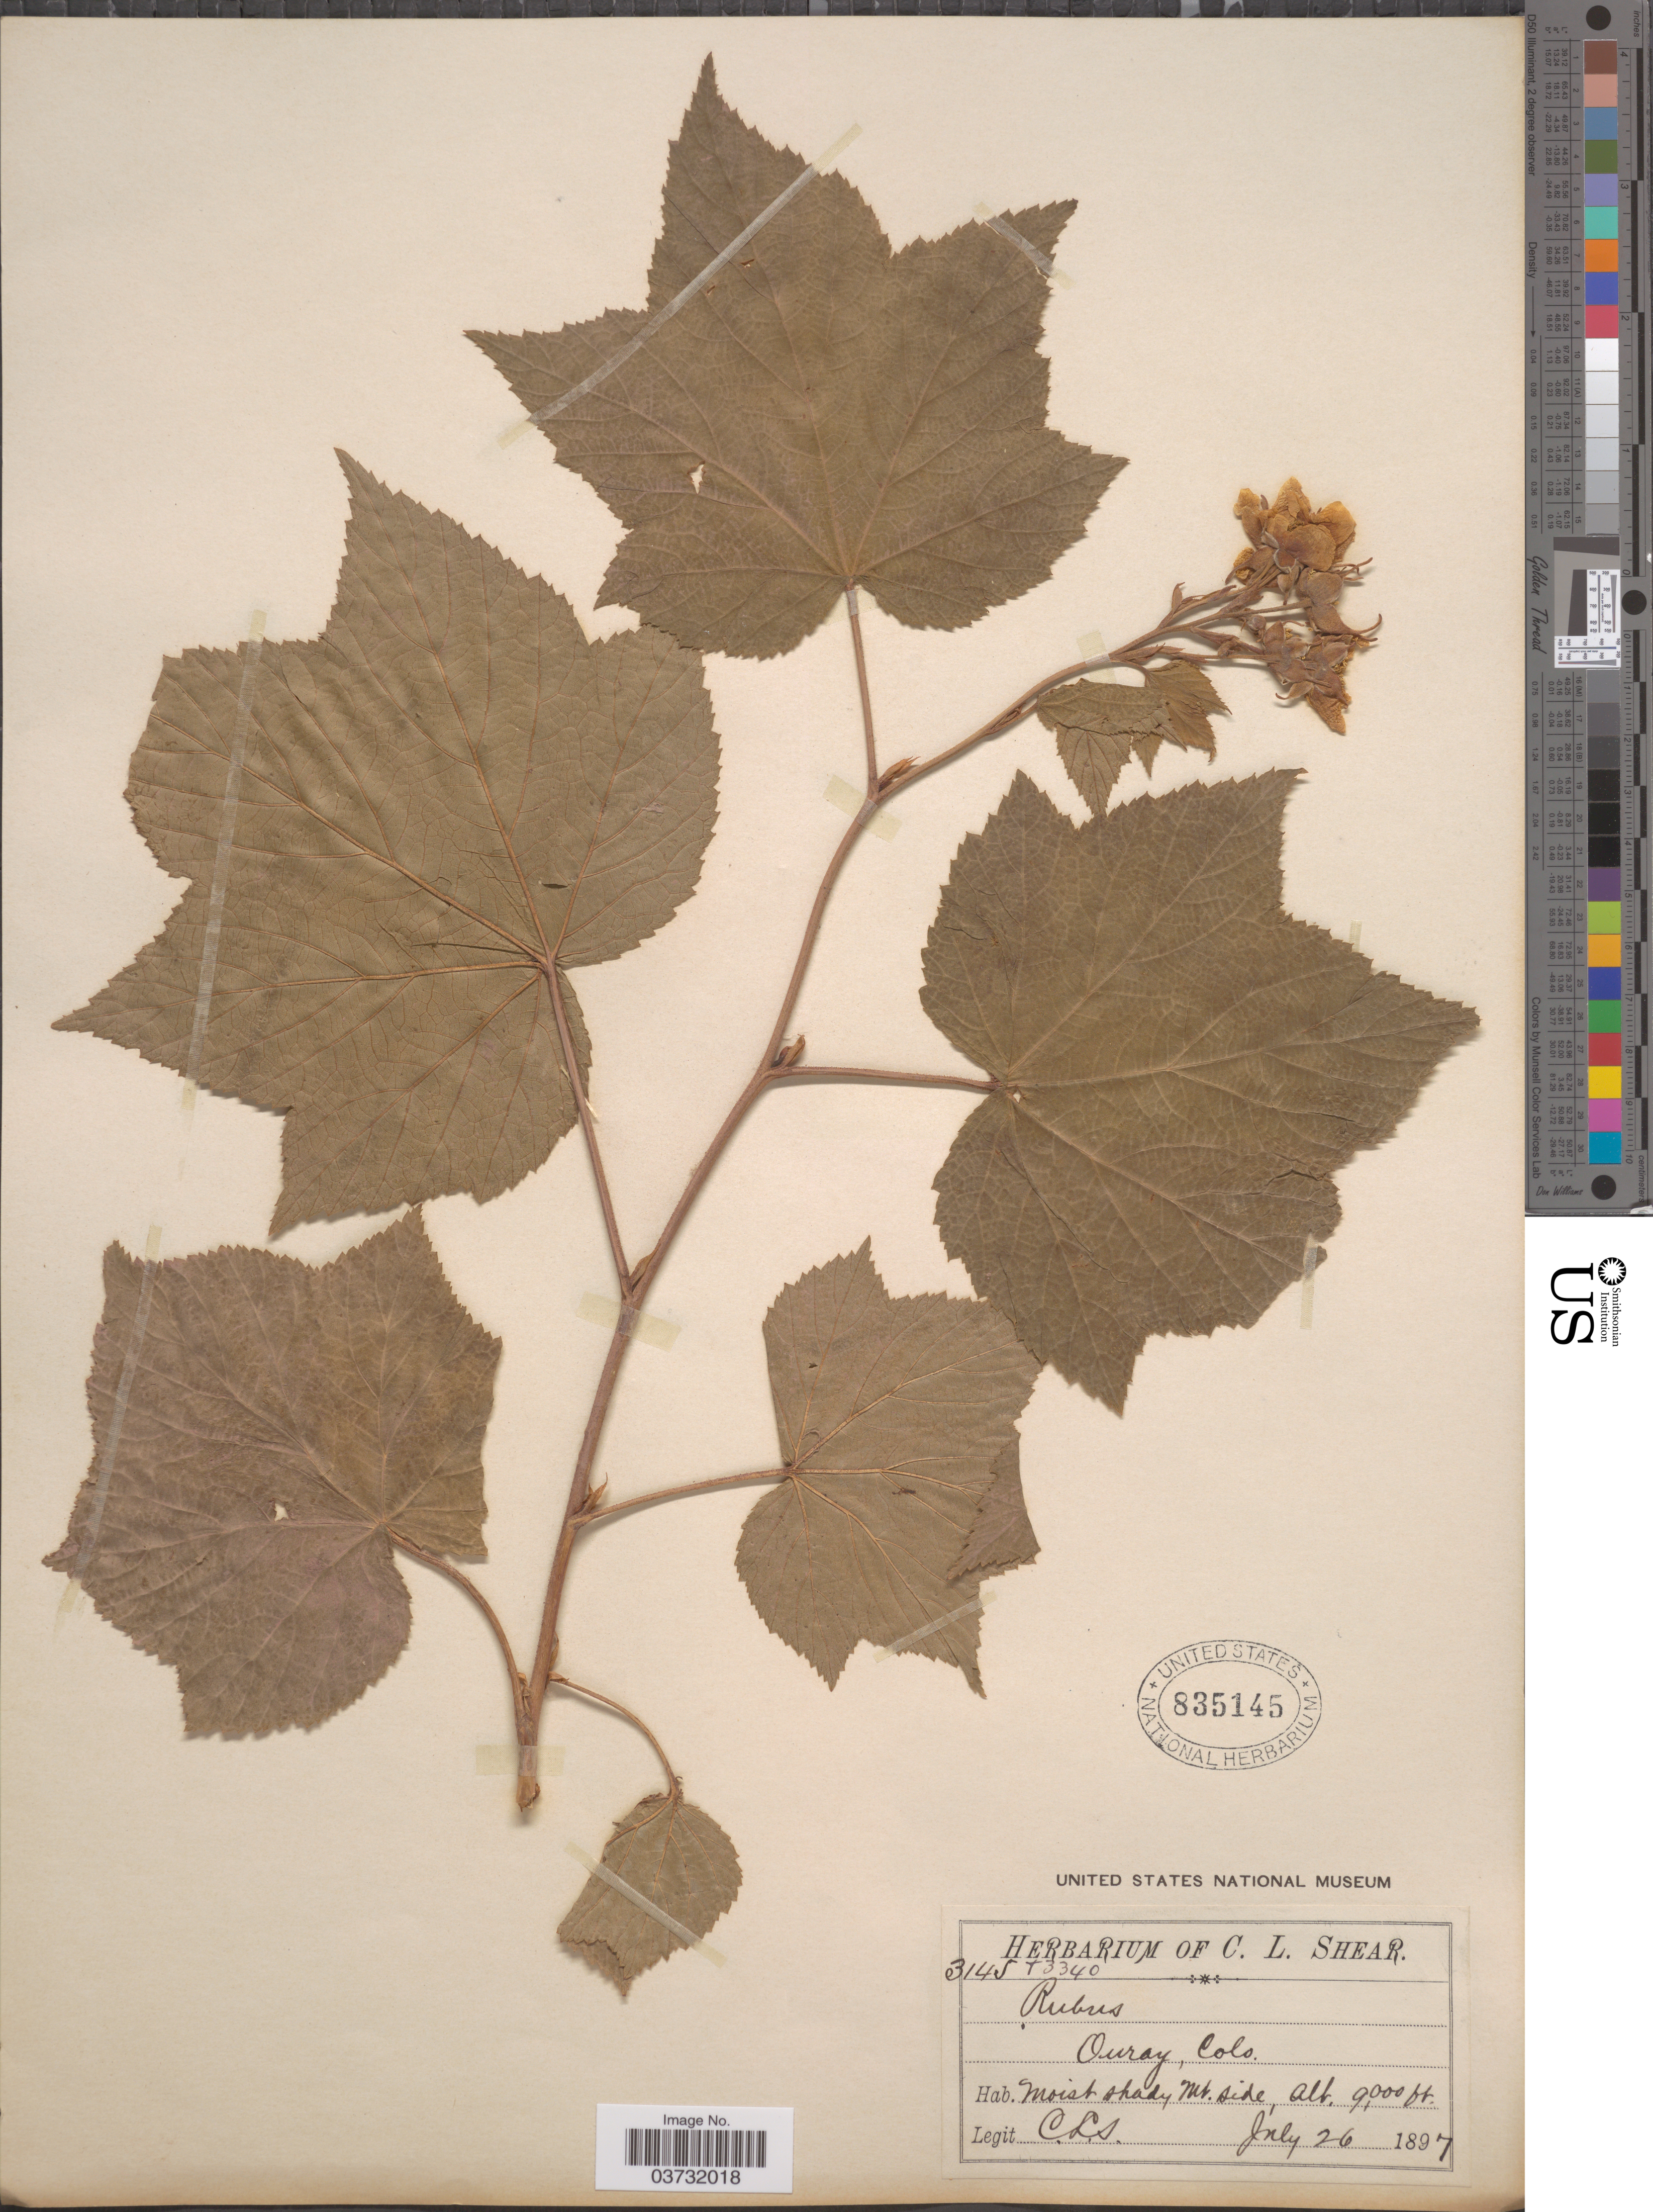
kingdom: Plantae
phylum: Tracheophyta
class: Magnoliopsida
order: Rosales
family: Rosaceae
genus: Rubus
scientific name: Rubus parviflorus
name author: Nutt.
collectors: C. L. Shear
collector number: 314S/ T3340?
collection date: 1897-07-26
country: United States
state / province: Colorado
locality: Ouray.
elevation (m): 2743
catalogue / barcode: US 835145